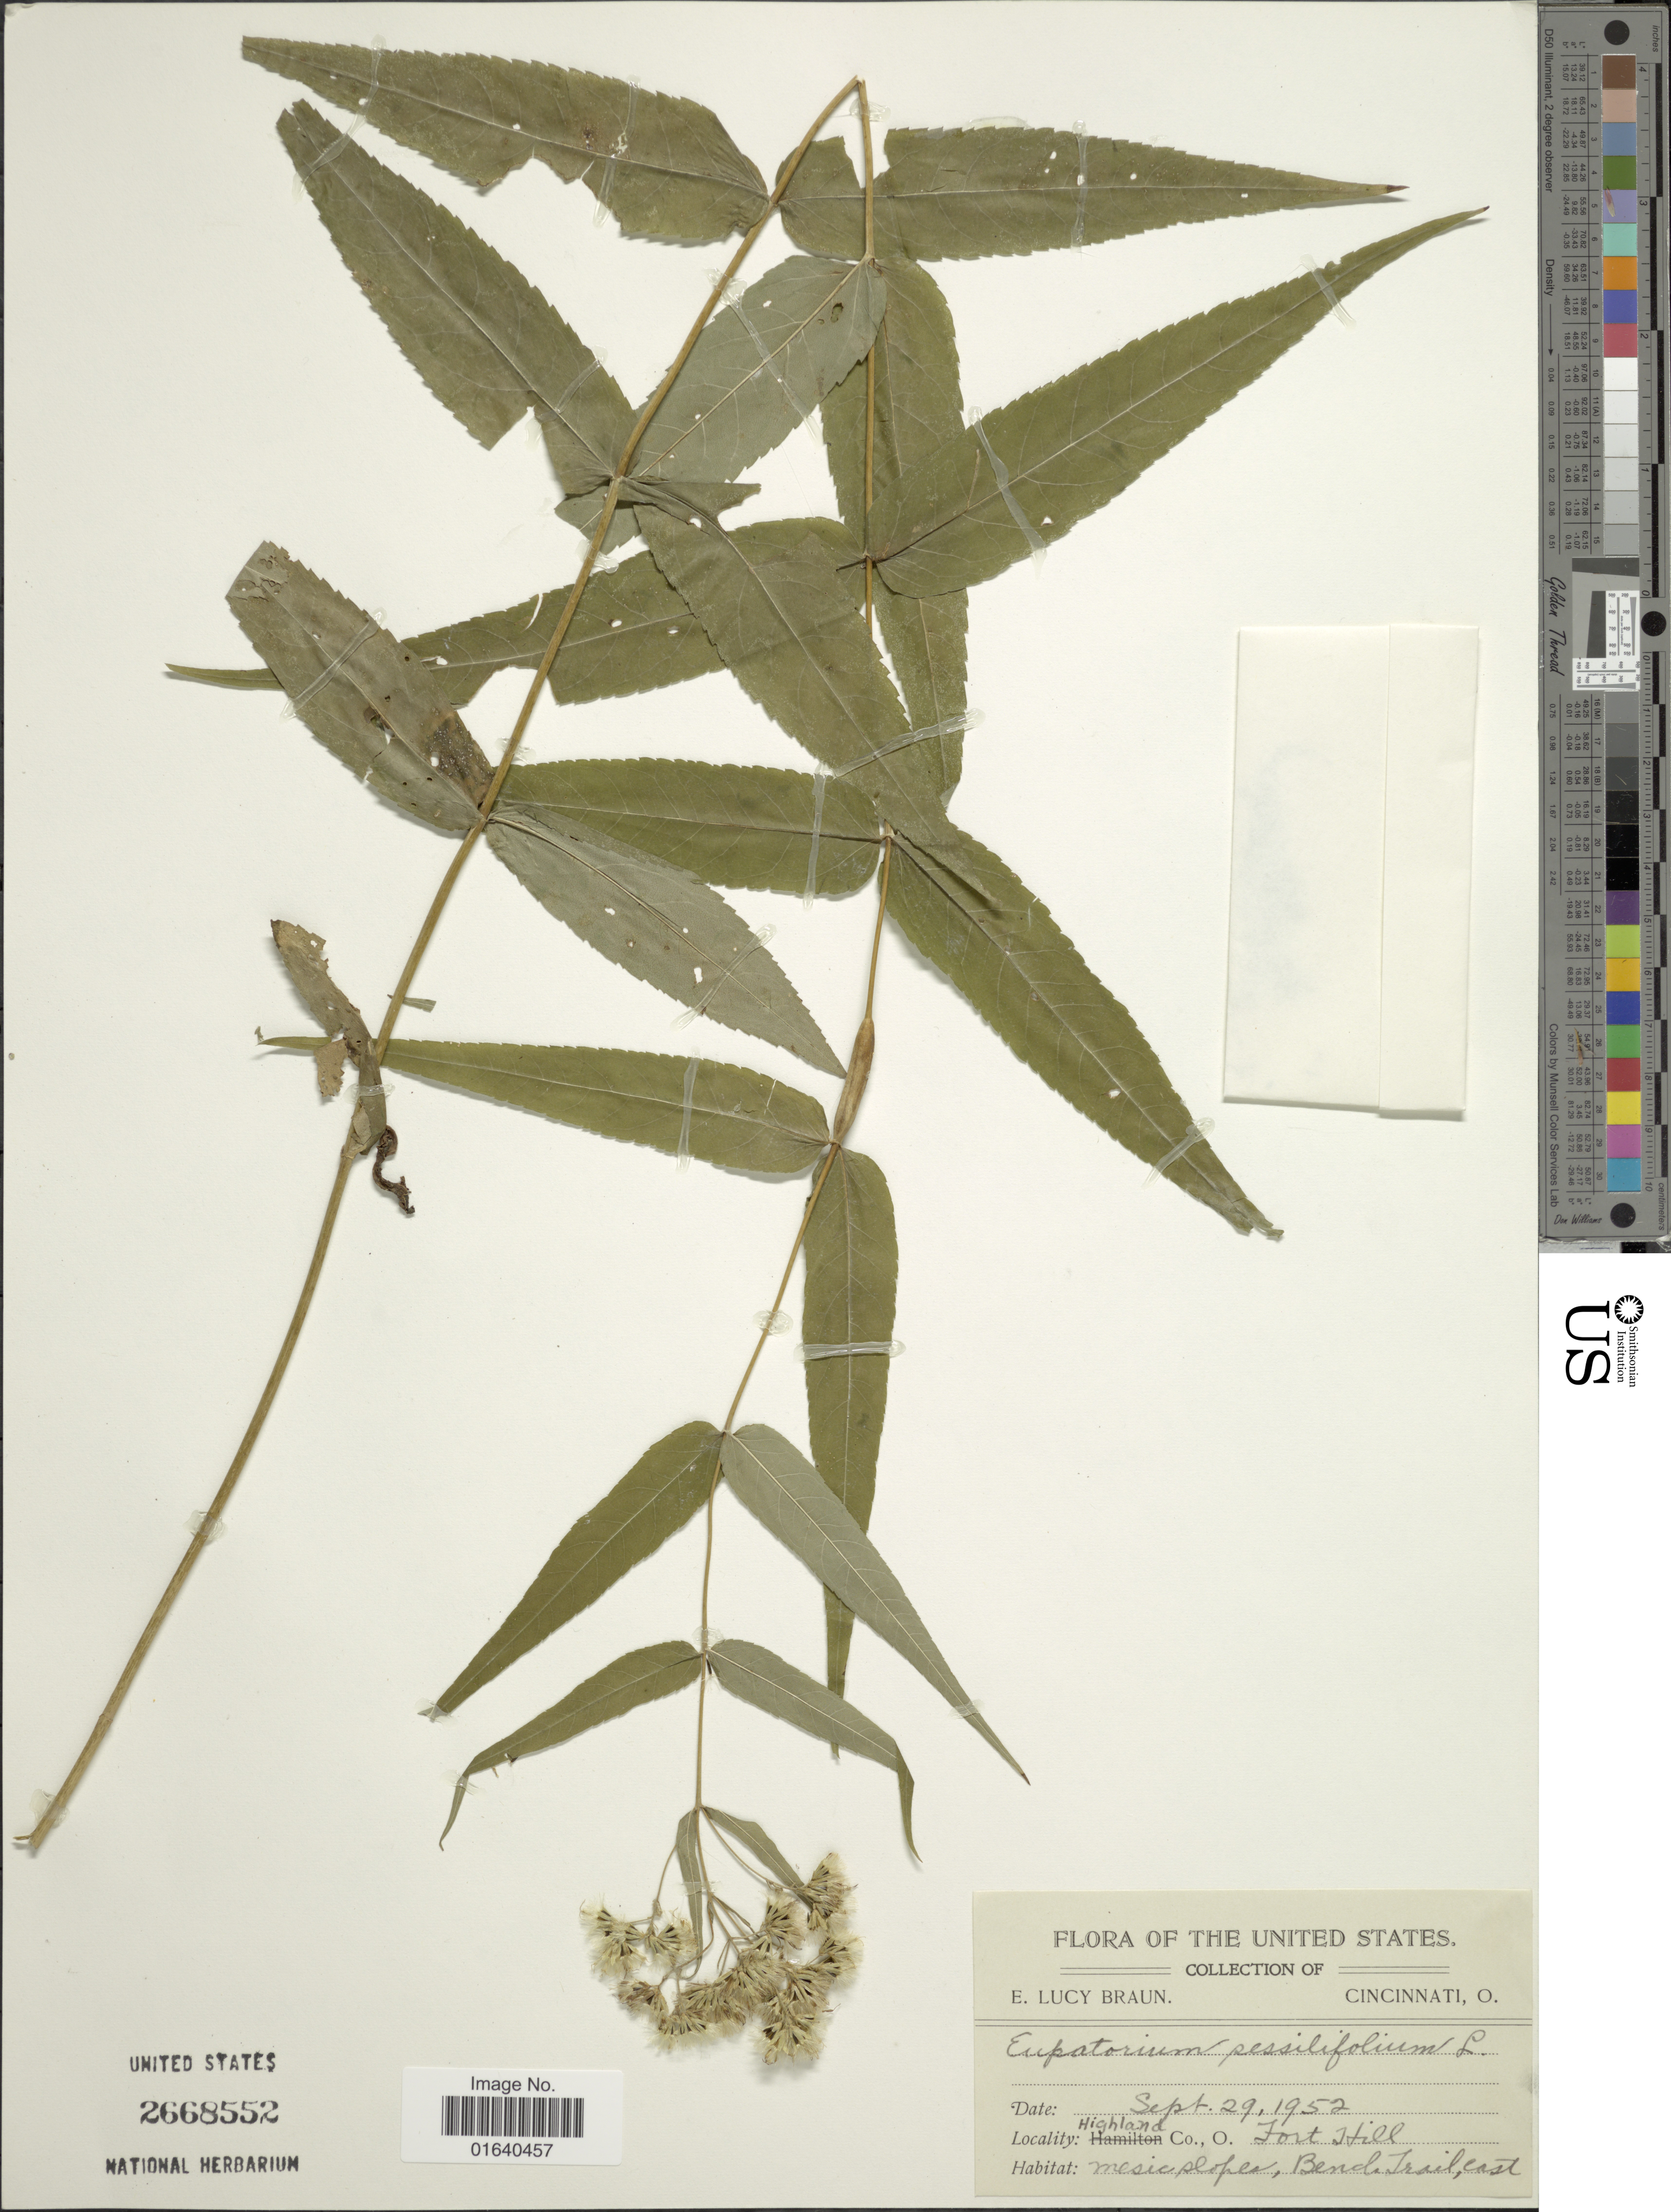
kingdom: Plantae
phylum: Tracheophyta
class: Magnoliopsida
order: Asterales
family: Asteraceae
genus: Eupatorium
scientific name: Eupatorium sessilifolium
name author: L.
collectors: E. L. Braun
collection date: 1952-09-29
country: United States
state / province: Ohio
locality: Highland Co., Fort Hill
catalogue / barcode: US 2668552